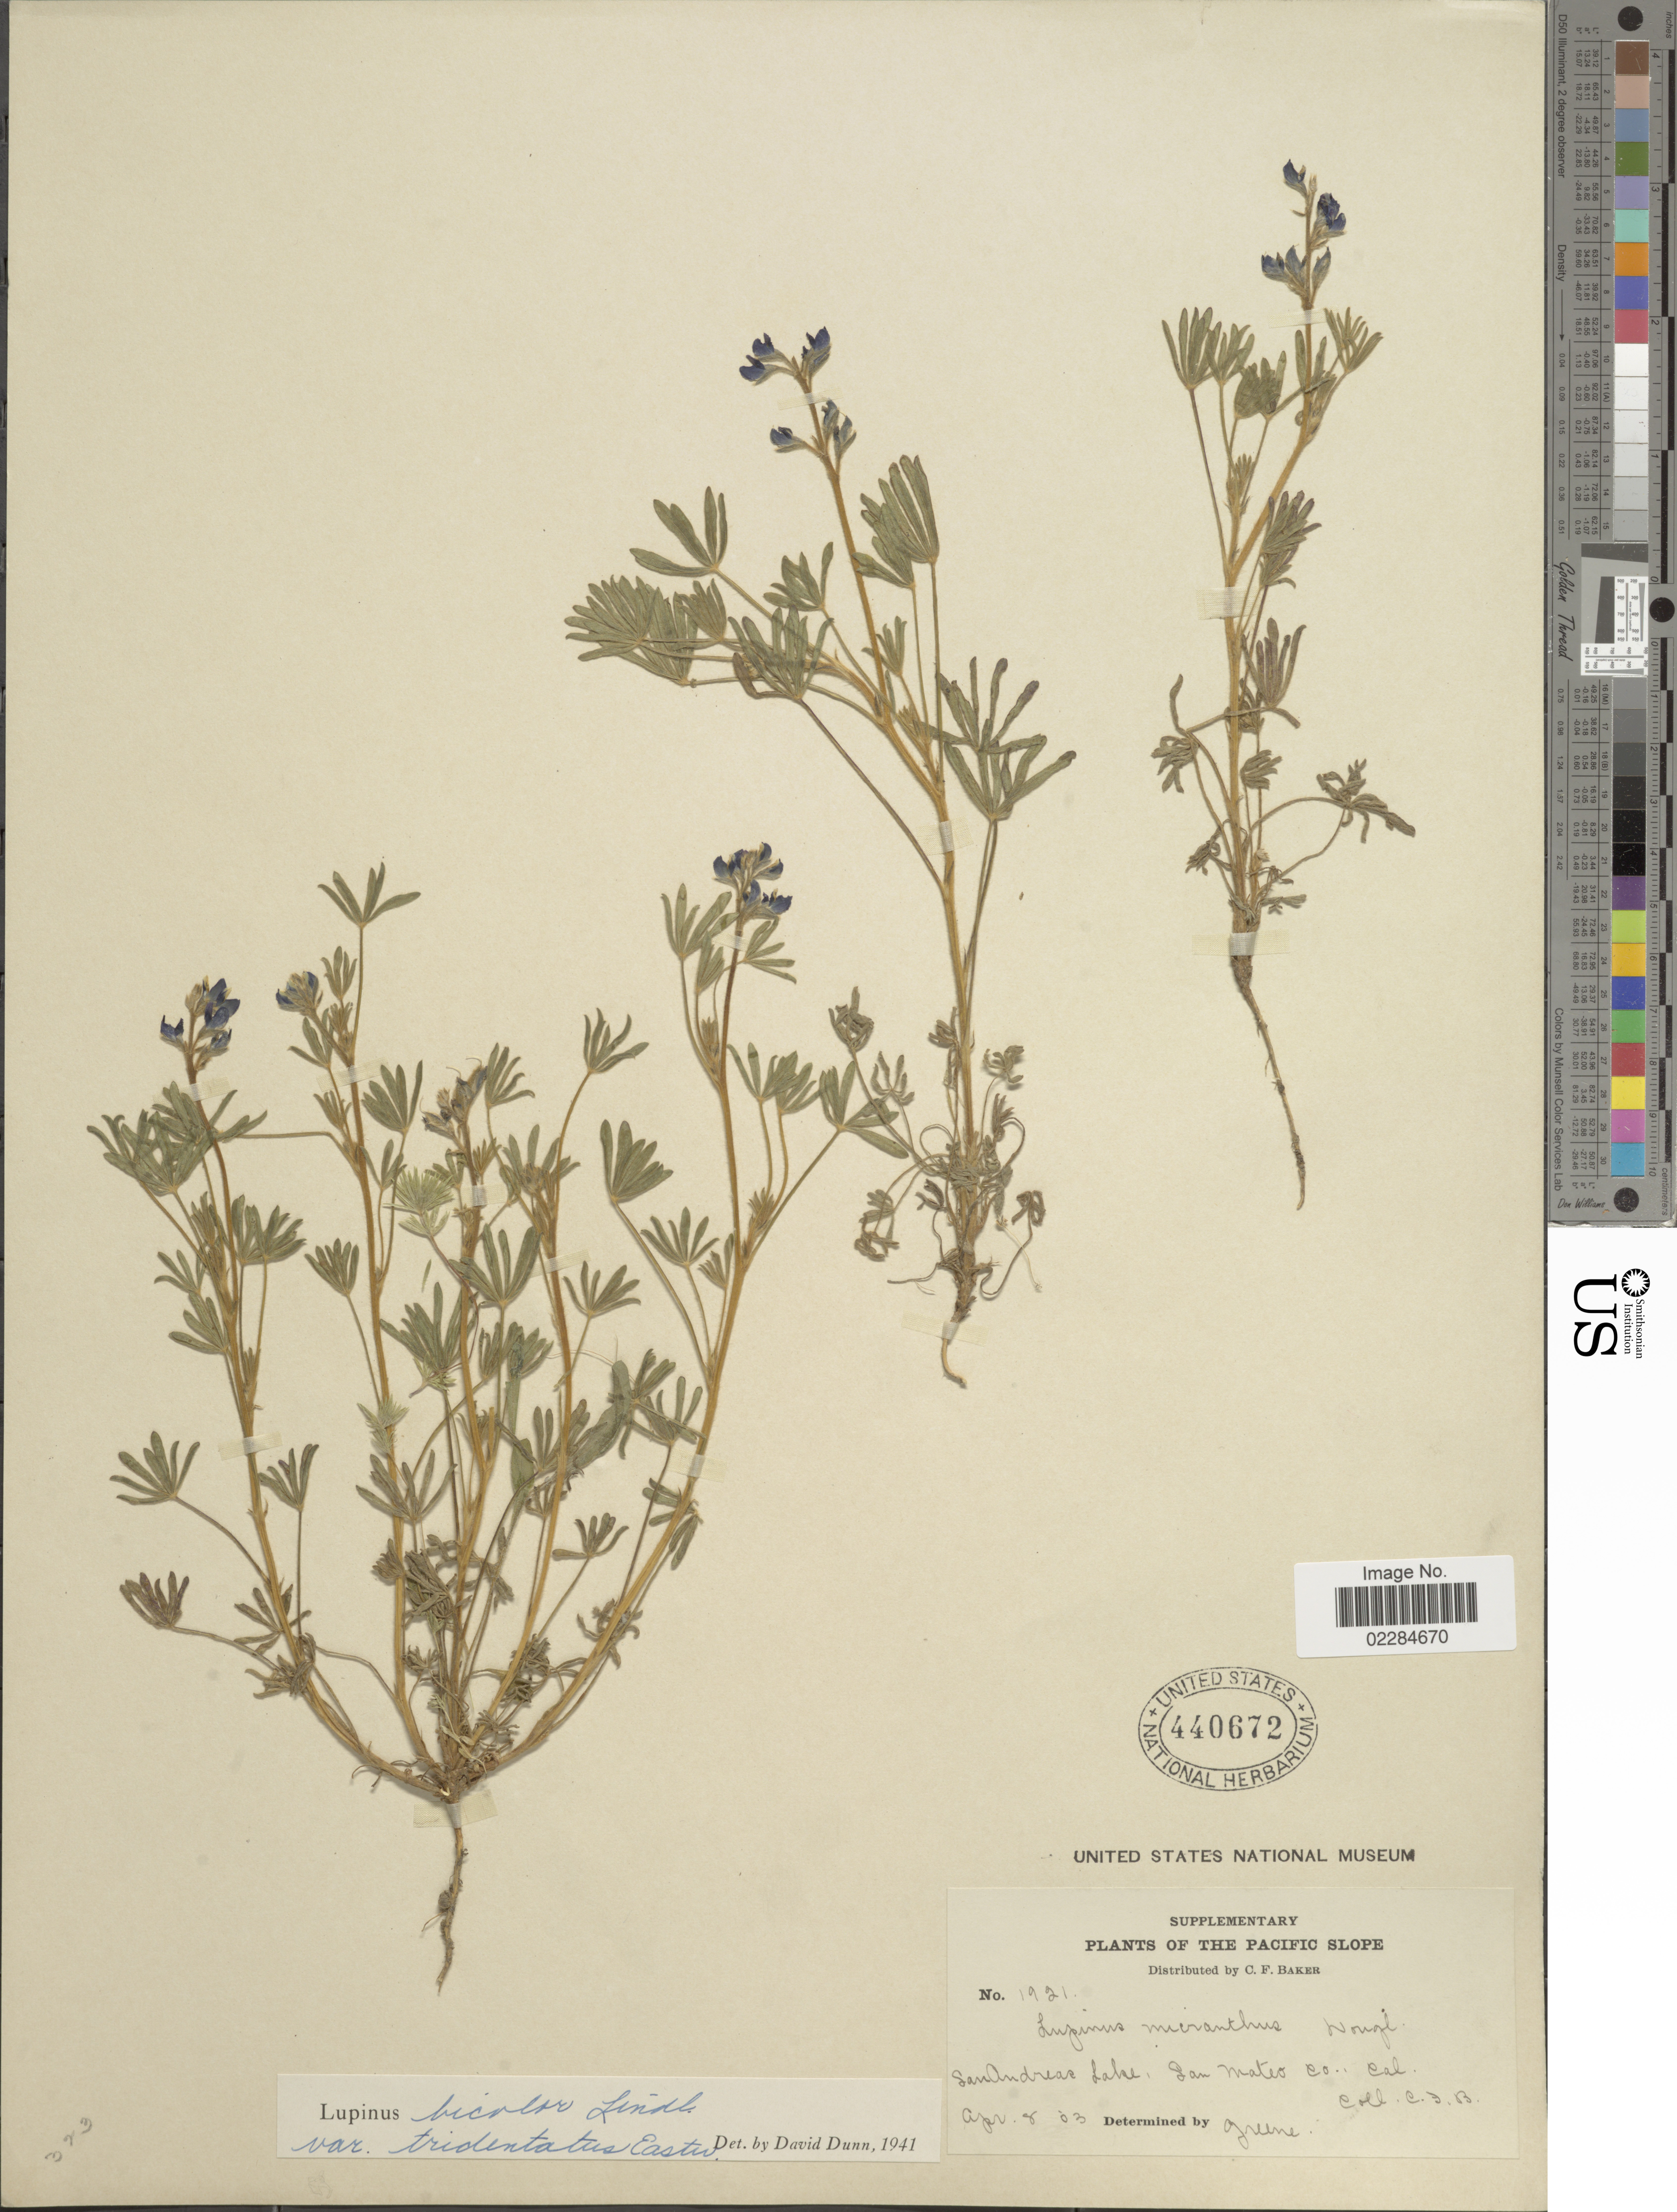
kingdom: Plantae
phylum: Tracheophyta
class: Magnoliopsida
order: Fabales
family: Fabaceae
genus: Lupinus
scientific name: Lupinus bicolor var. tridentatus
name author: Lindl.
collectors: F. C. Baker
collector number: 1921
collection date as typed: Transcribed d/m/y: 5/4/3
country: United States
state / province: California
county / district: San Mateo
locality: San Andreas Lake: San Mateo Co.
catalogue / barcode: US 440672